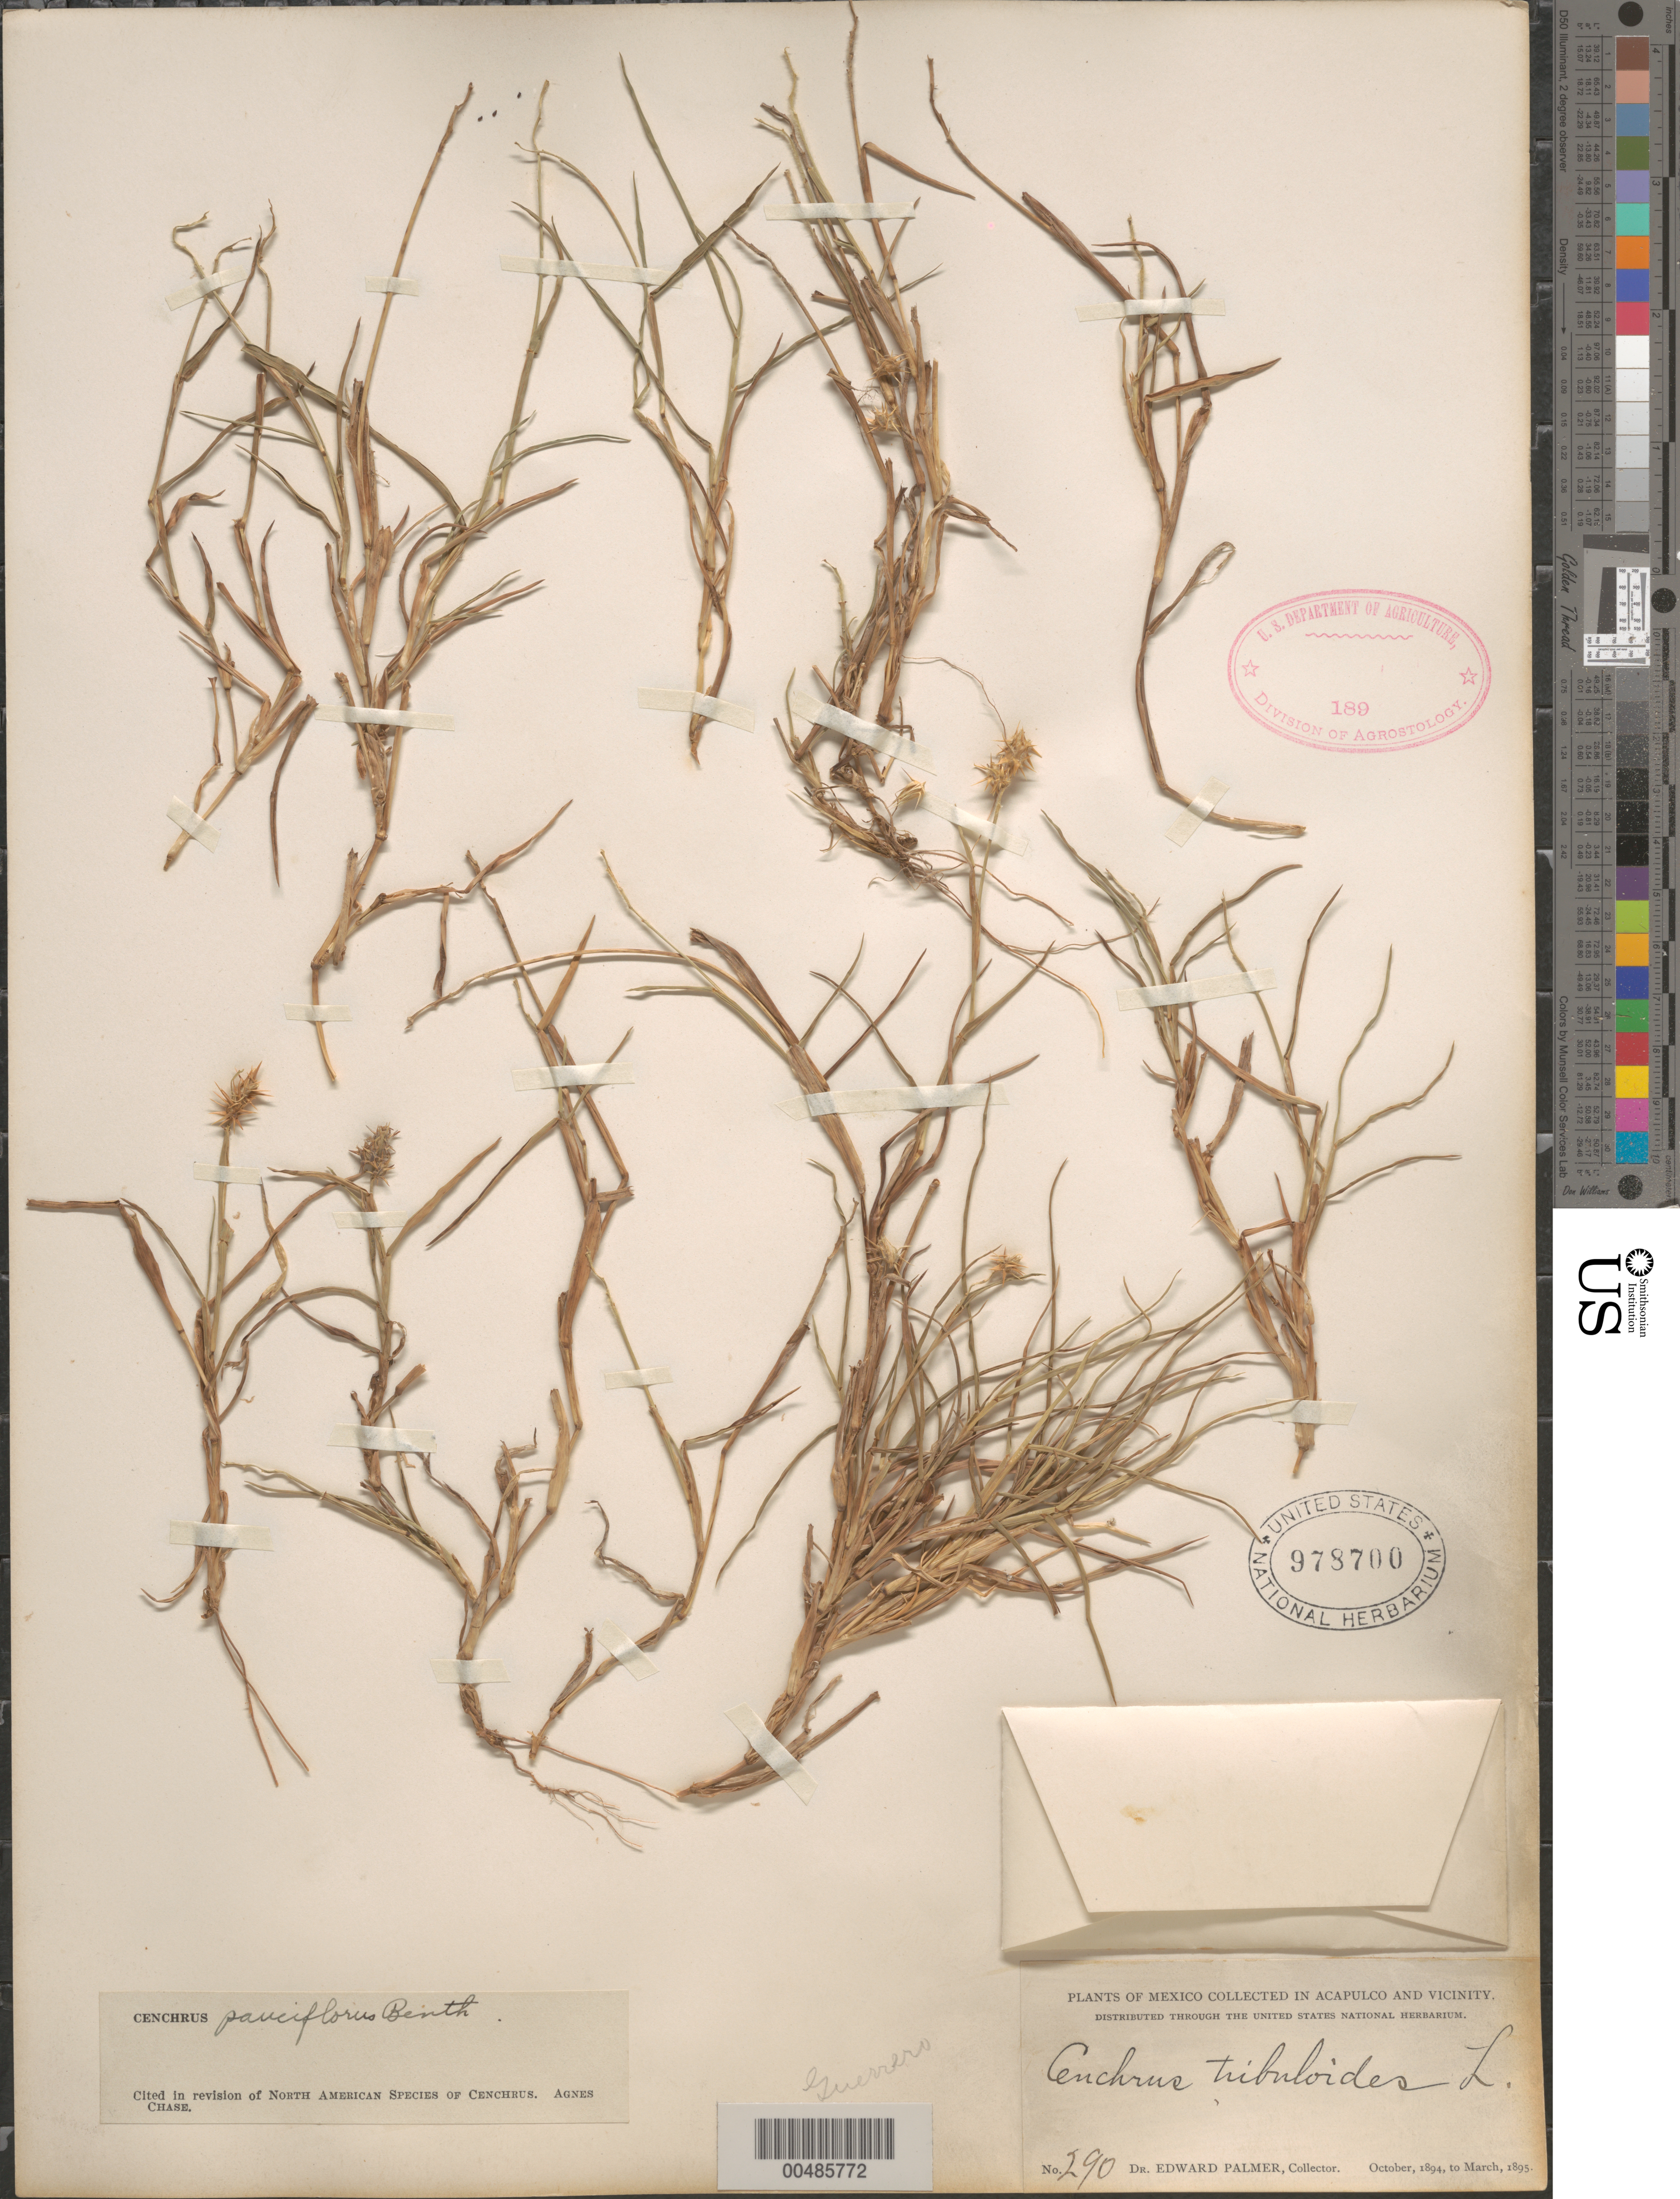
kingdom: Plantae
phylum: Tracheophyta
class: Liliopsida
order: Poales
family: Poaceae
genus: Cenchrus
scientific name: Cenchrus incertus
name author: M.A. Curtis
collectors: E. Palmer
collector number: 290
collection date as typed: Oct 1894 to Mar 1895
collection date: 1894-10/1895-03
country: Mexico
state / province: Guerrero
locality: Acapulco and vicinity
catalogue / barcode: US 978700